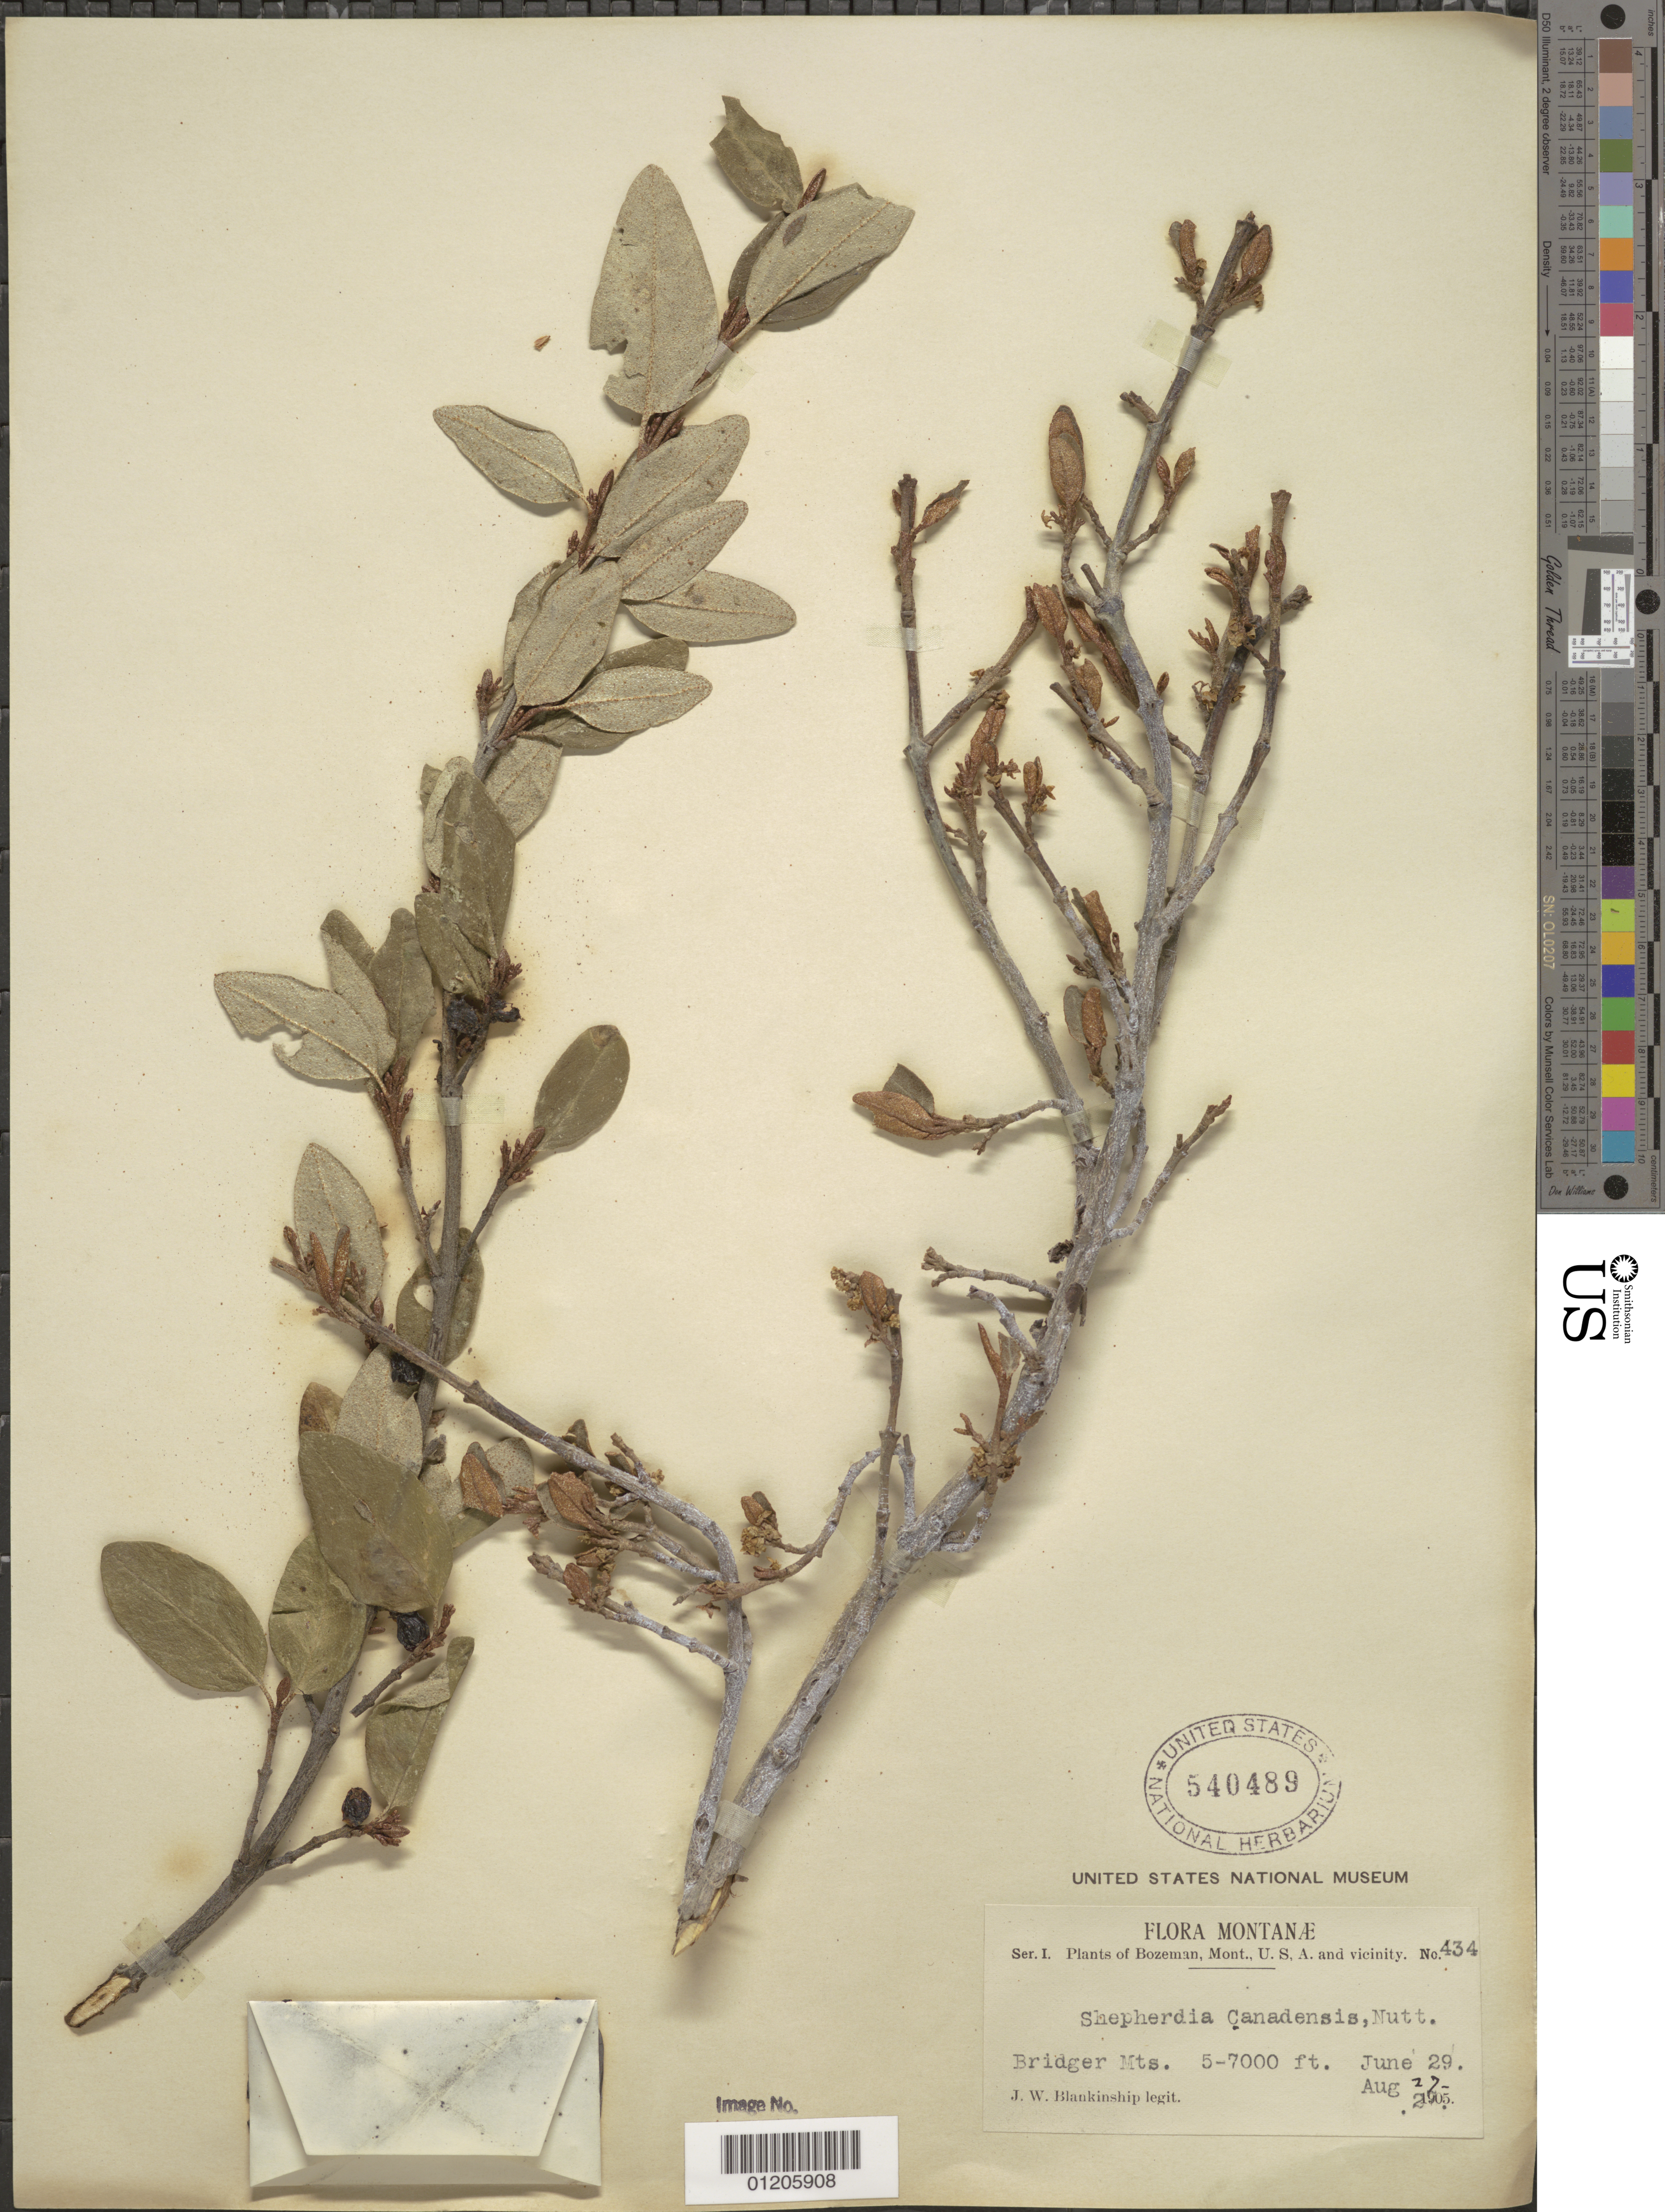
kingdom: Plantae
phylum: Tracheophyta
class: Magnoliopsida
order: Rosales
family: Elaeagnaceae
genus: Shepherdia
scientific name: Shepherdia canadensis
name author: (L.) Nutt.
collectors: J. W. Blankinship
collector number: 434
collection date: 1905-08-27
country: United States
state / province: Montana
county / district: Gallatin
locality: Bozeman and vicinity, Bridger Mts.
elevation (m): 2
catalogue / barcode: US 540489